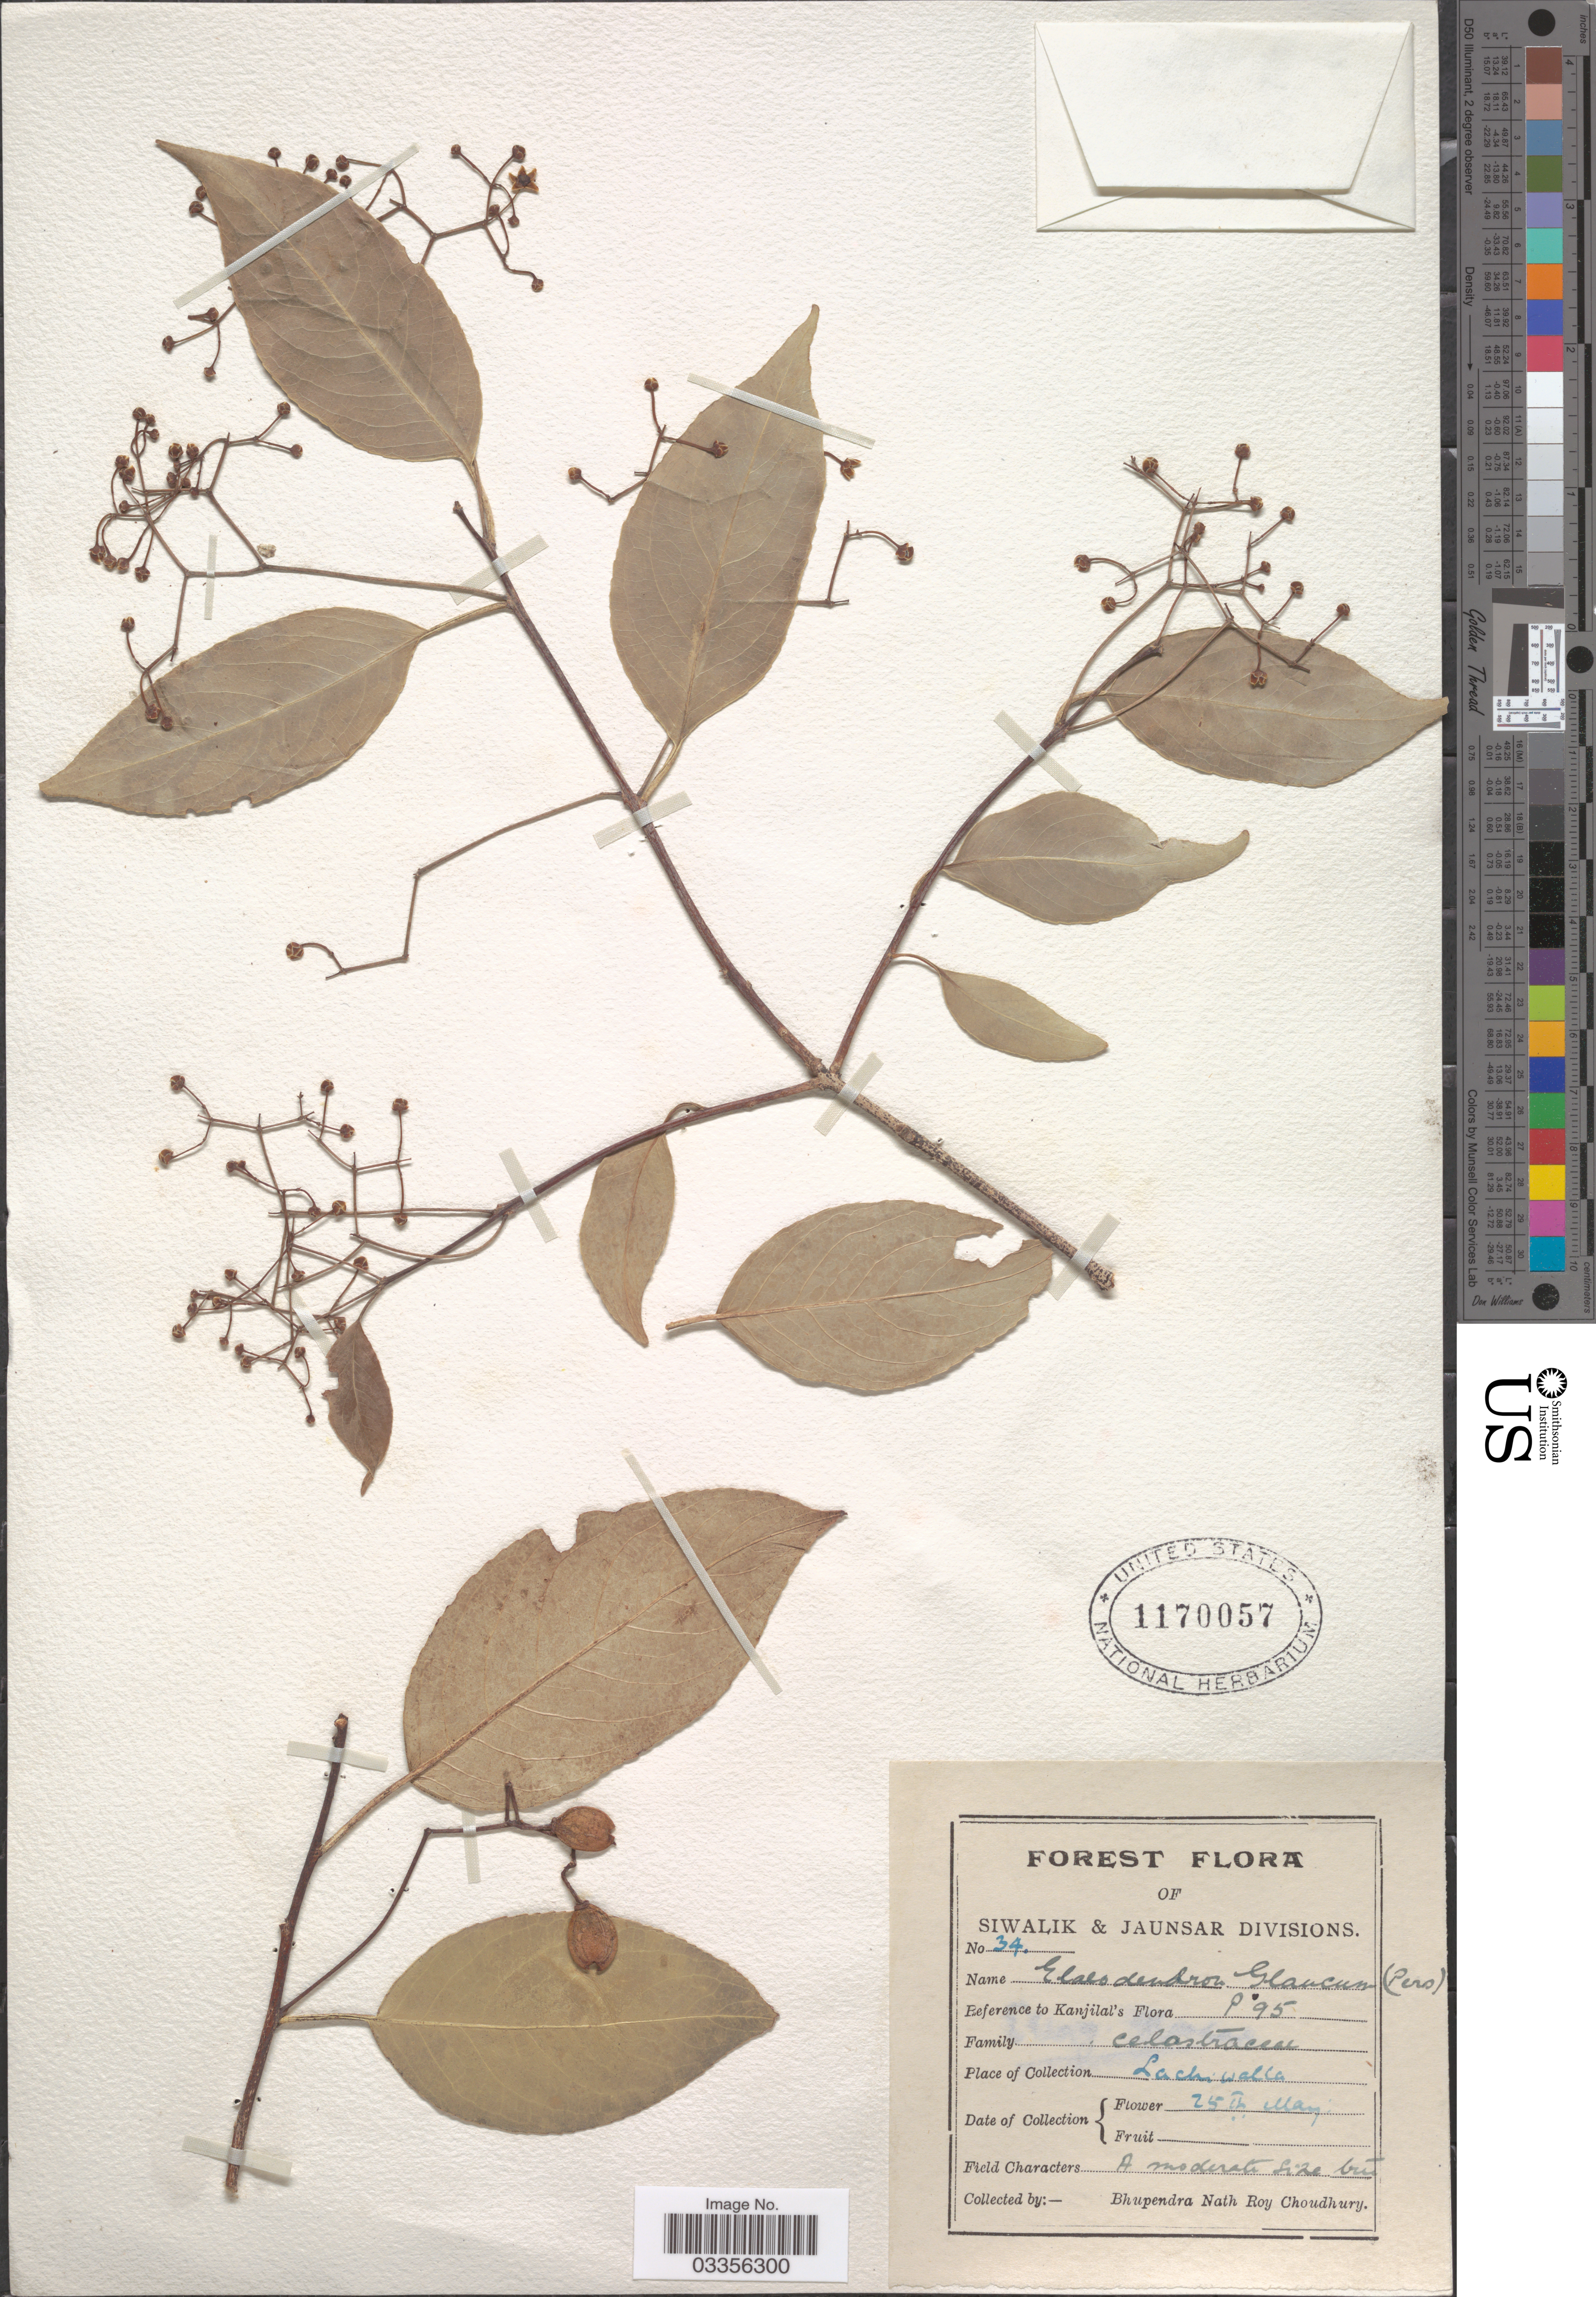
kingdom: Plantae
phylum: Tracheophyta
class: Magnoliopsida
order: Celastrales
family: Celastraceae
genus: Cassine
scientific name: Cassine albens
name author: (Retz.) Kosterm.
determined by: Strong, Mark T., (BOT), Smithsonian Institution - National Museum of Natural History (UNITED STATES)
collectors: B. Choudhury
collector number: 34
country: India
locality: Siwalik & Jaunsar Divisions. Lachiwalla.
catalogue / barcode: US 1170057